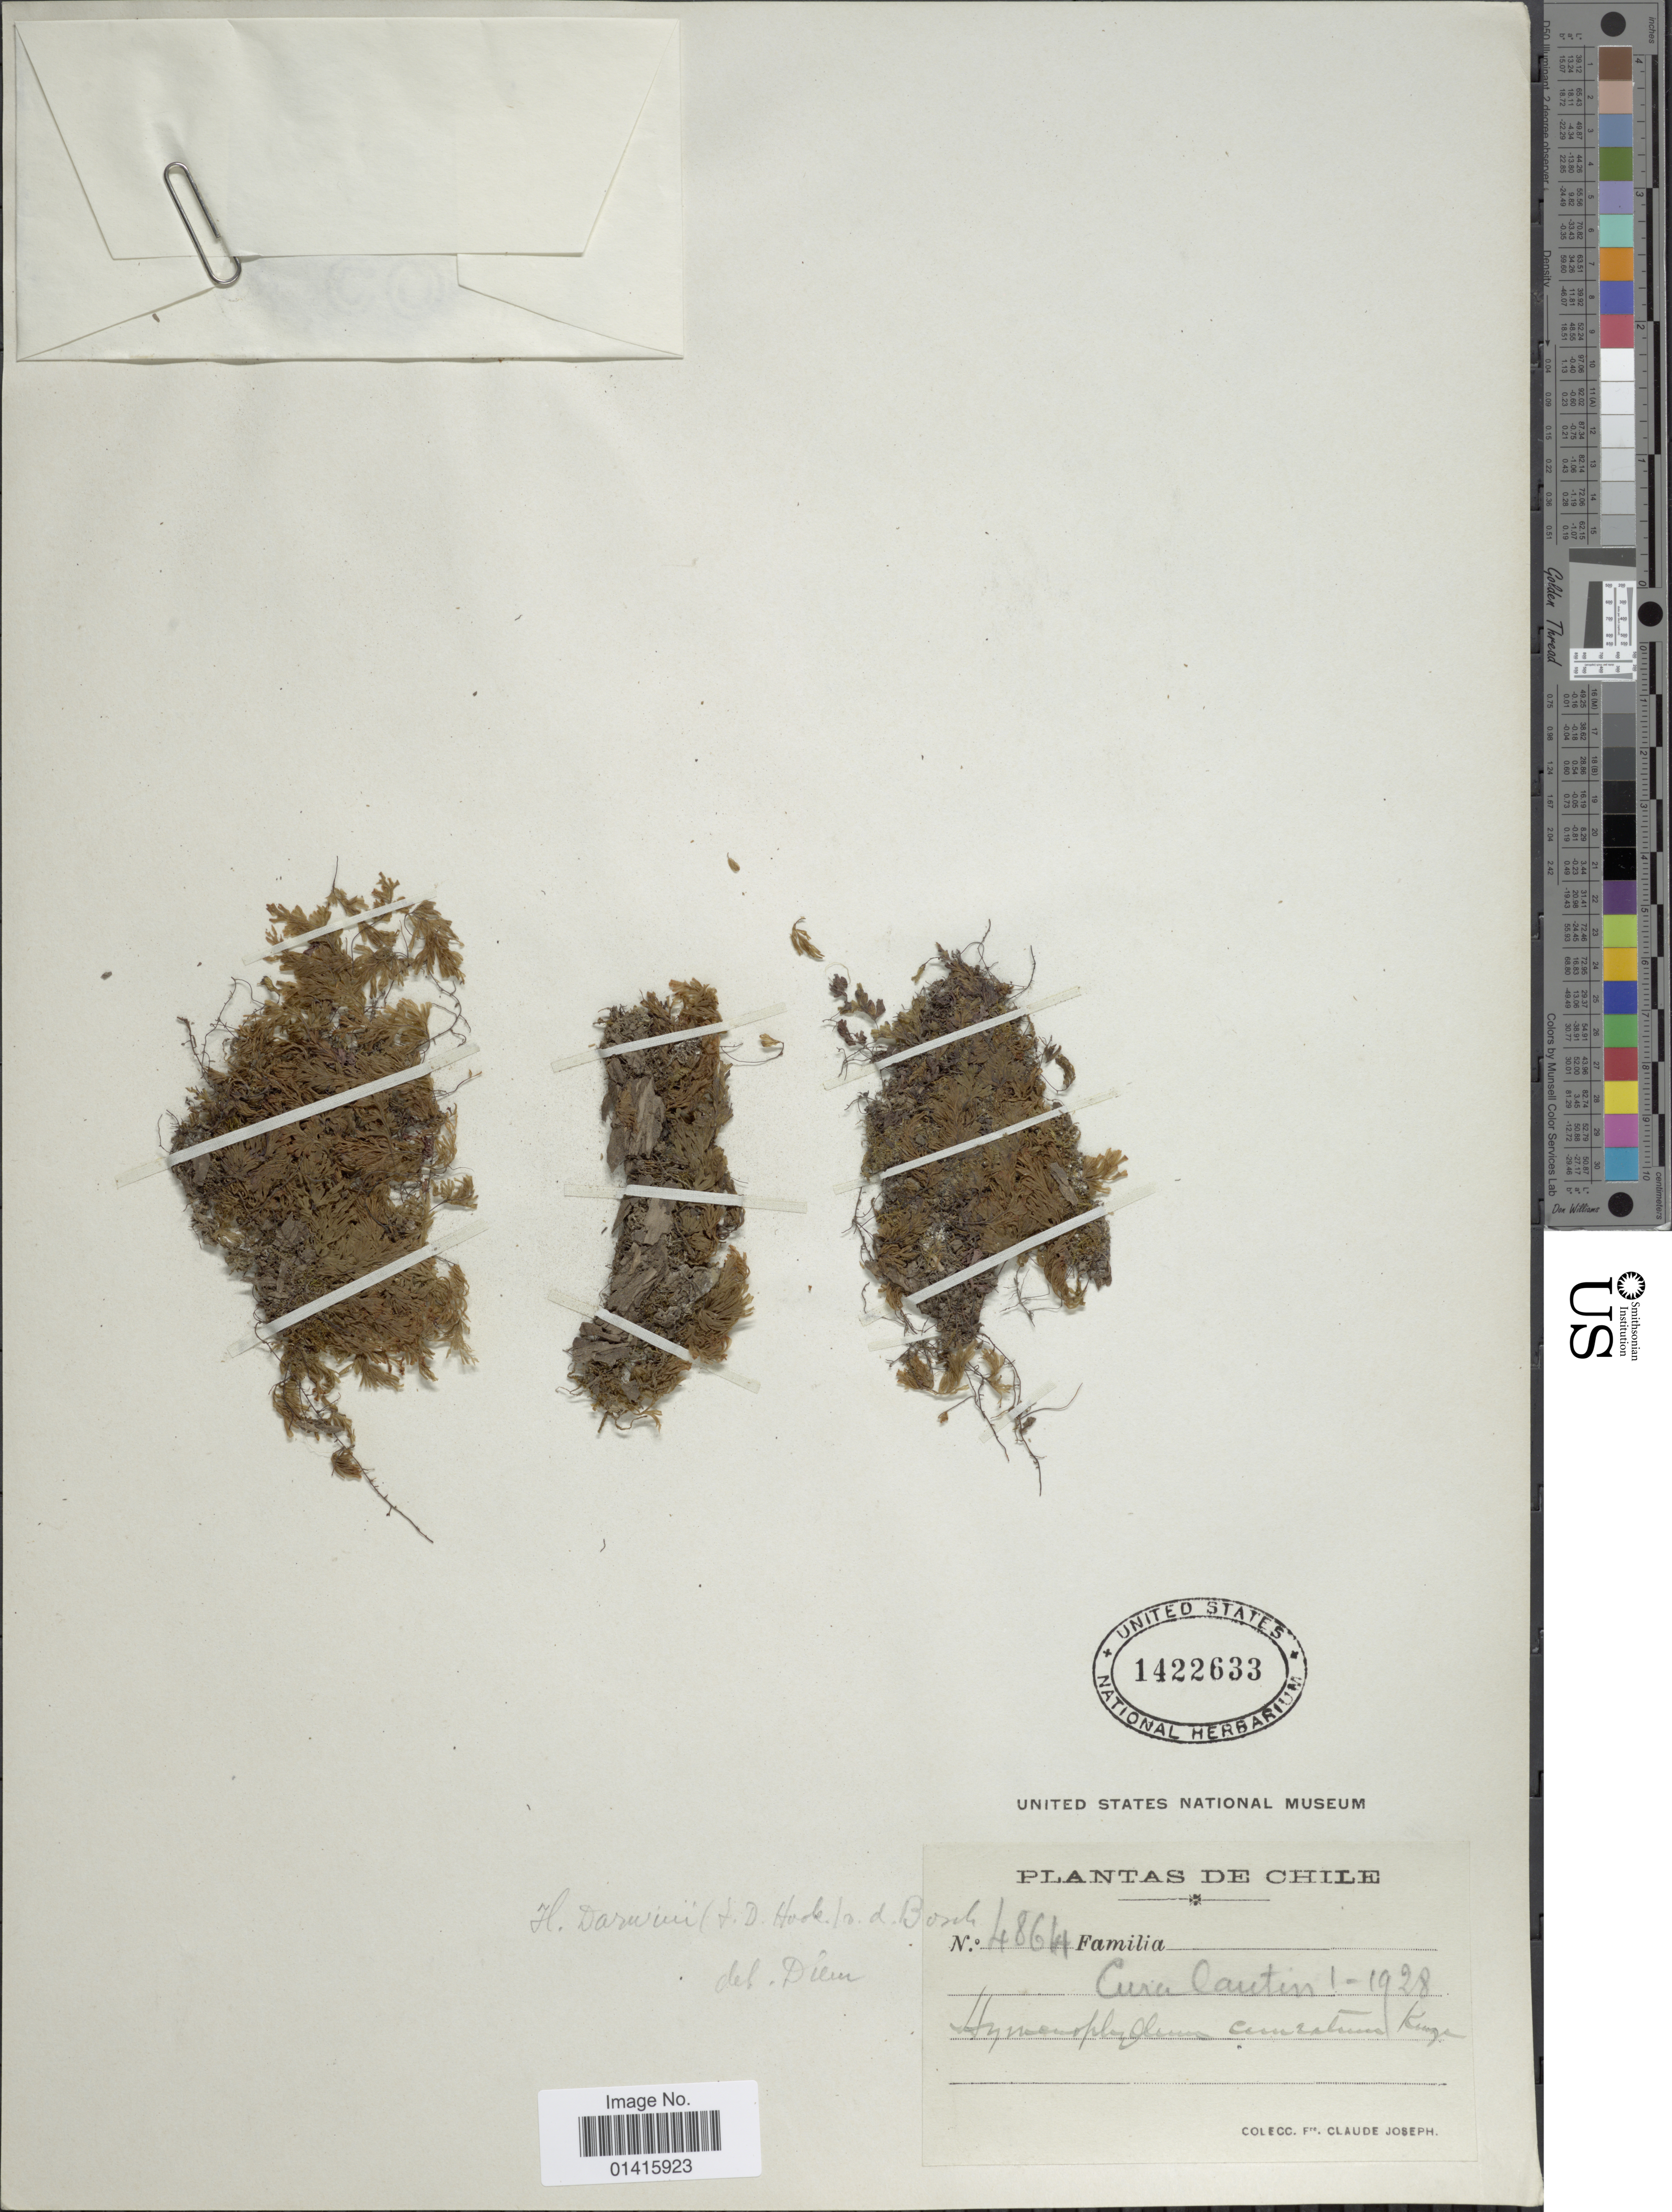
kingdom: Plantae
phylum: Tracheophyta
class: Polypodiopsida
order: Hymenophyllales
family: Hymenophyllaceae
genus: Hymenophyllum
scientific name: Hymenophyllum darwinii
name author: Hook. f.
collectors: Frere Claude Joseph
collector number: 4864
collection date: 1928-01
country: Chile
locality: Cura Cautin.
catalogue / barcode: US 1422633